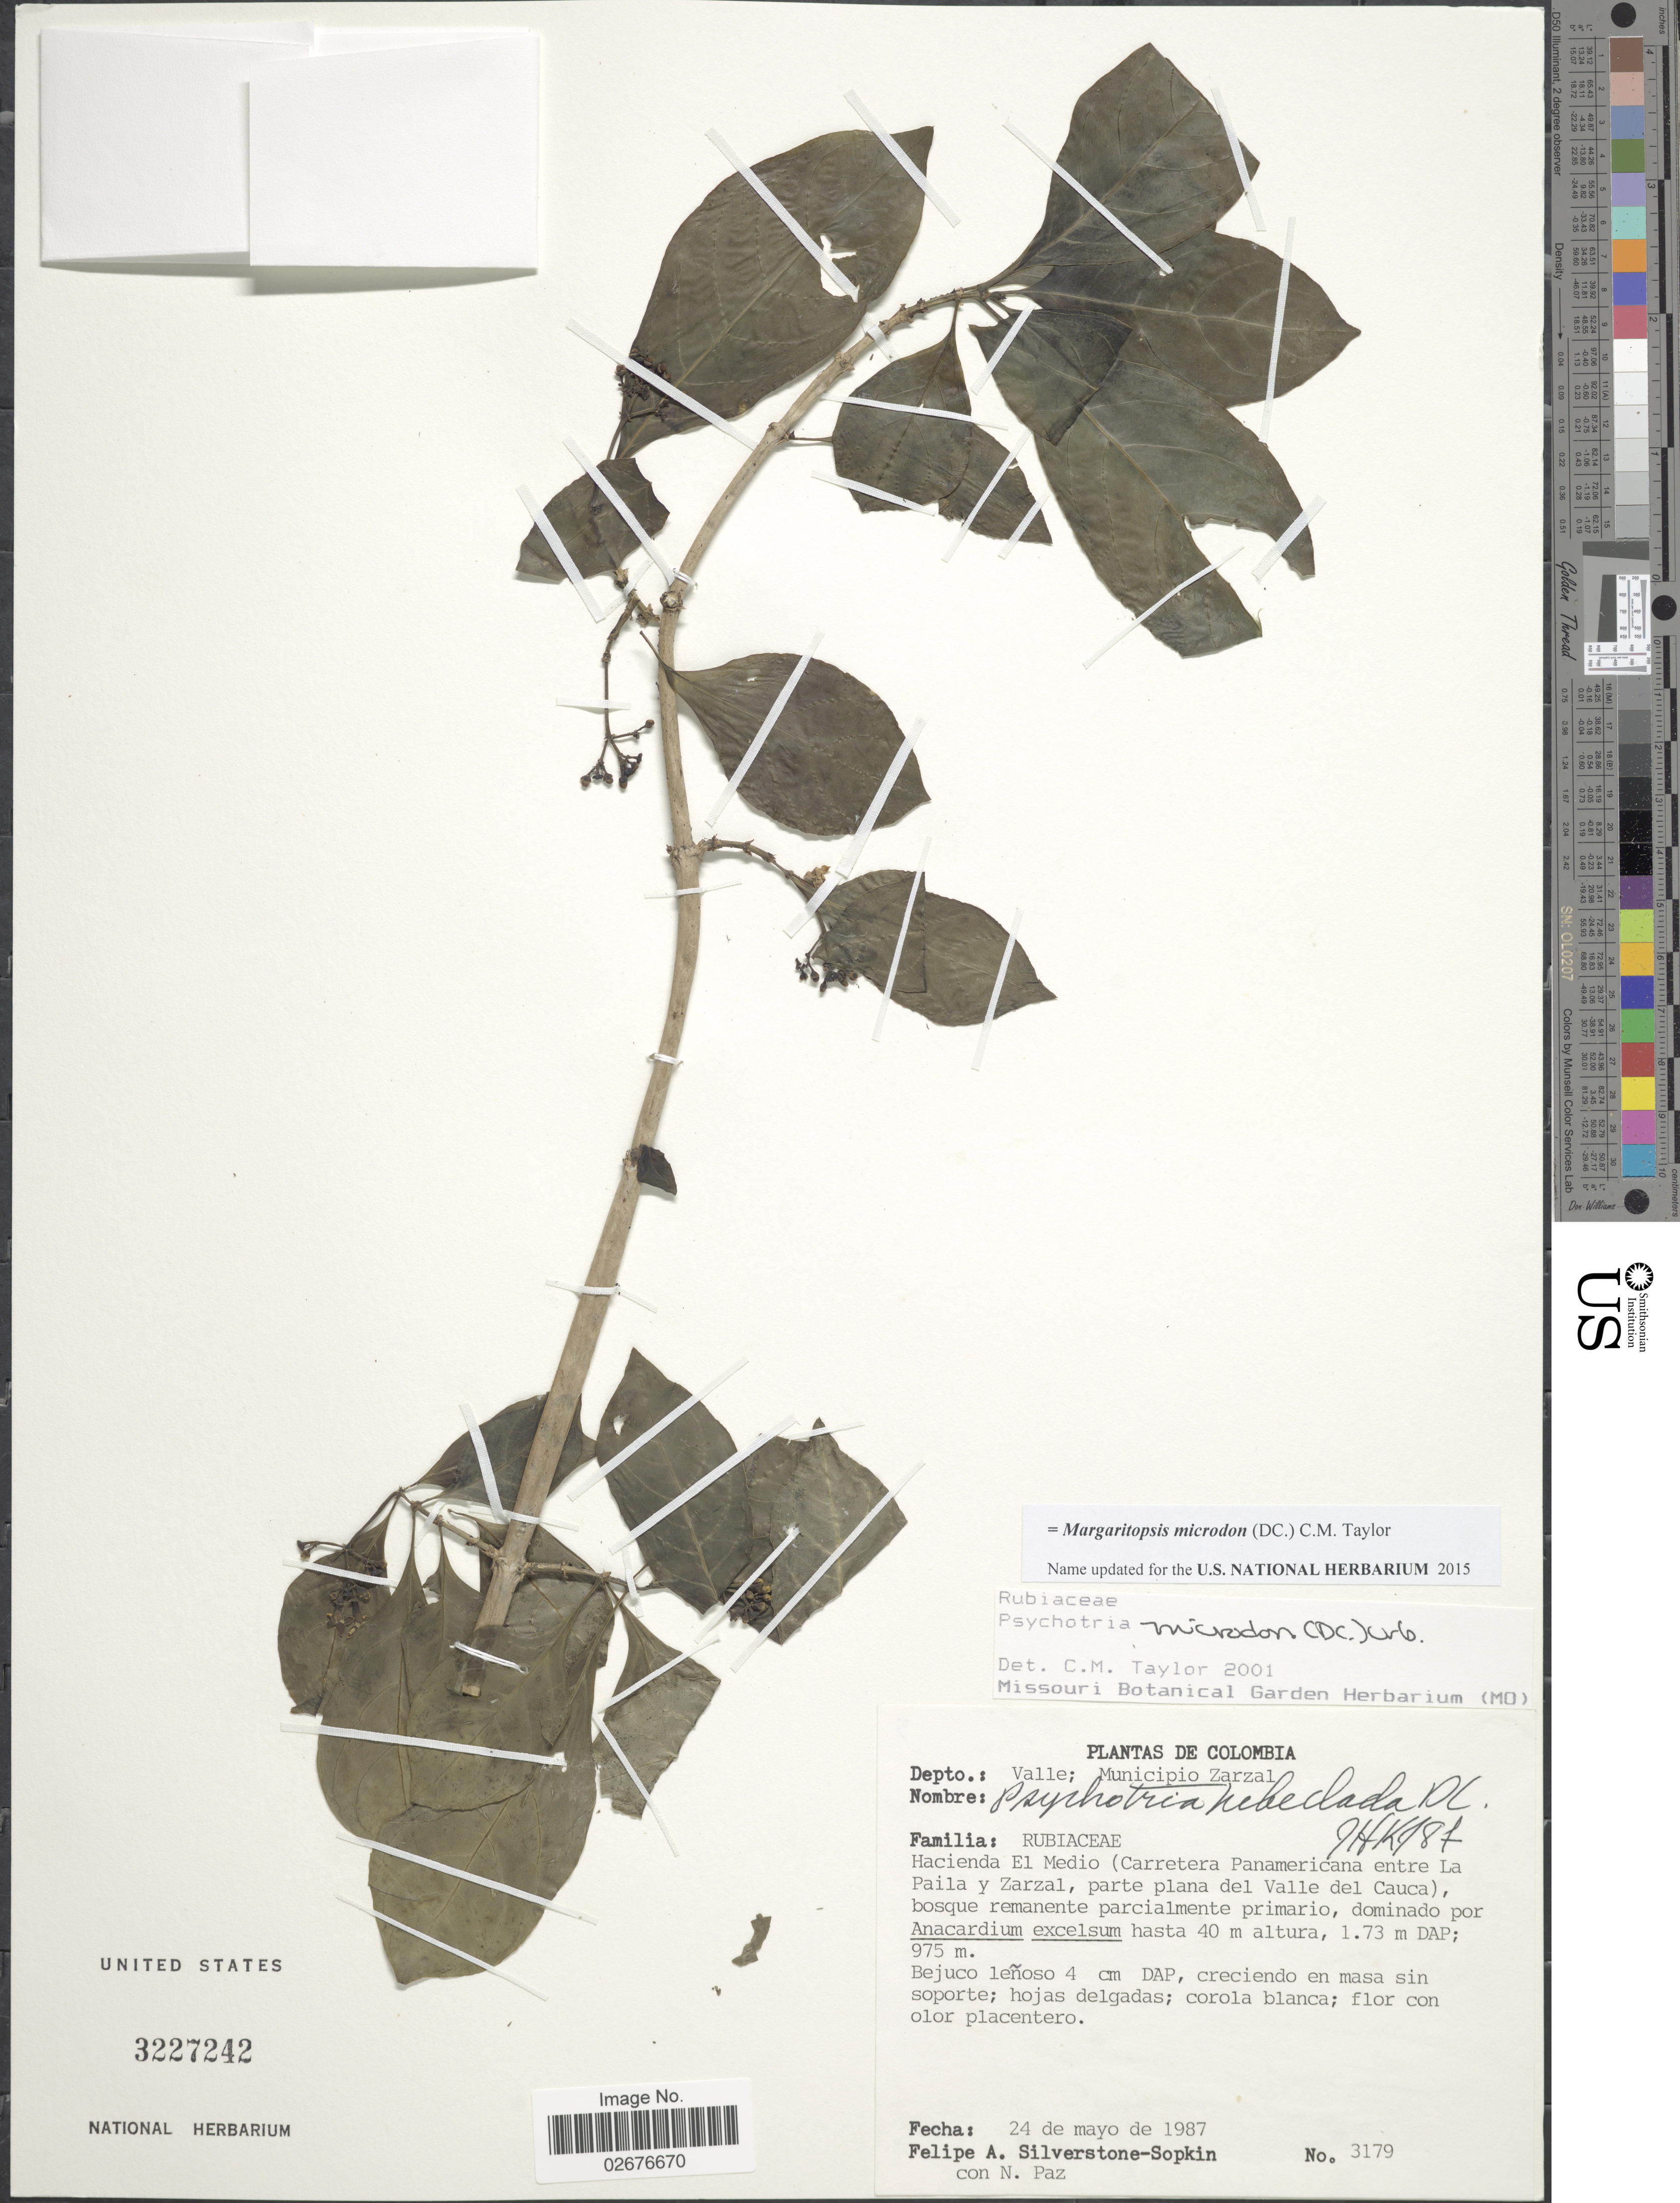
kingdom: Plantae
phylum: Tracheophyta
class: Magnoliopsida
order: Gentianales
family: Rubiaceae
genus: Margaritopsis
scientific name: Margaritopsis microdon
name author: (DC.) C.M. Taylor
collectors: P. A. Silverstone-Sopkin & N. Paz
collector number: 3179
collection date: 1987-05-24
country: Colombia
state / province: Valle del Cauca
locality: Depto.: Valle; Municipio Zarzal, Hacienda El Medio (carretera Panamericana entre La Paila y Zarzal, parte plana del Valle del Cauca)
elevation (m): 975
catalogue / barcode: US 3227242